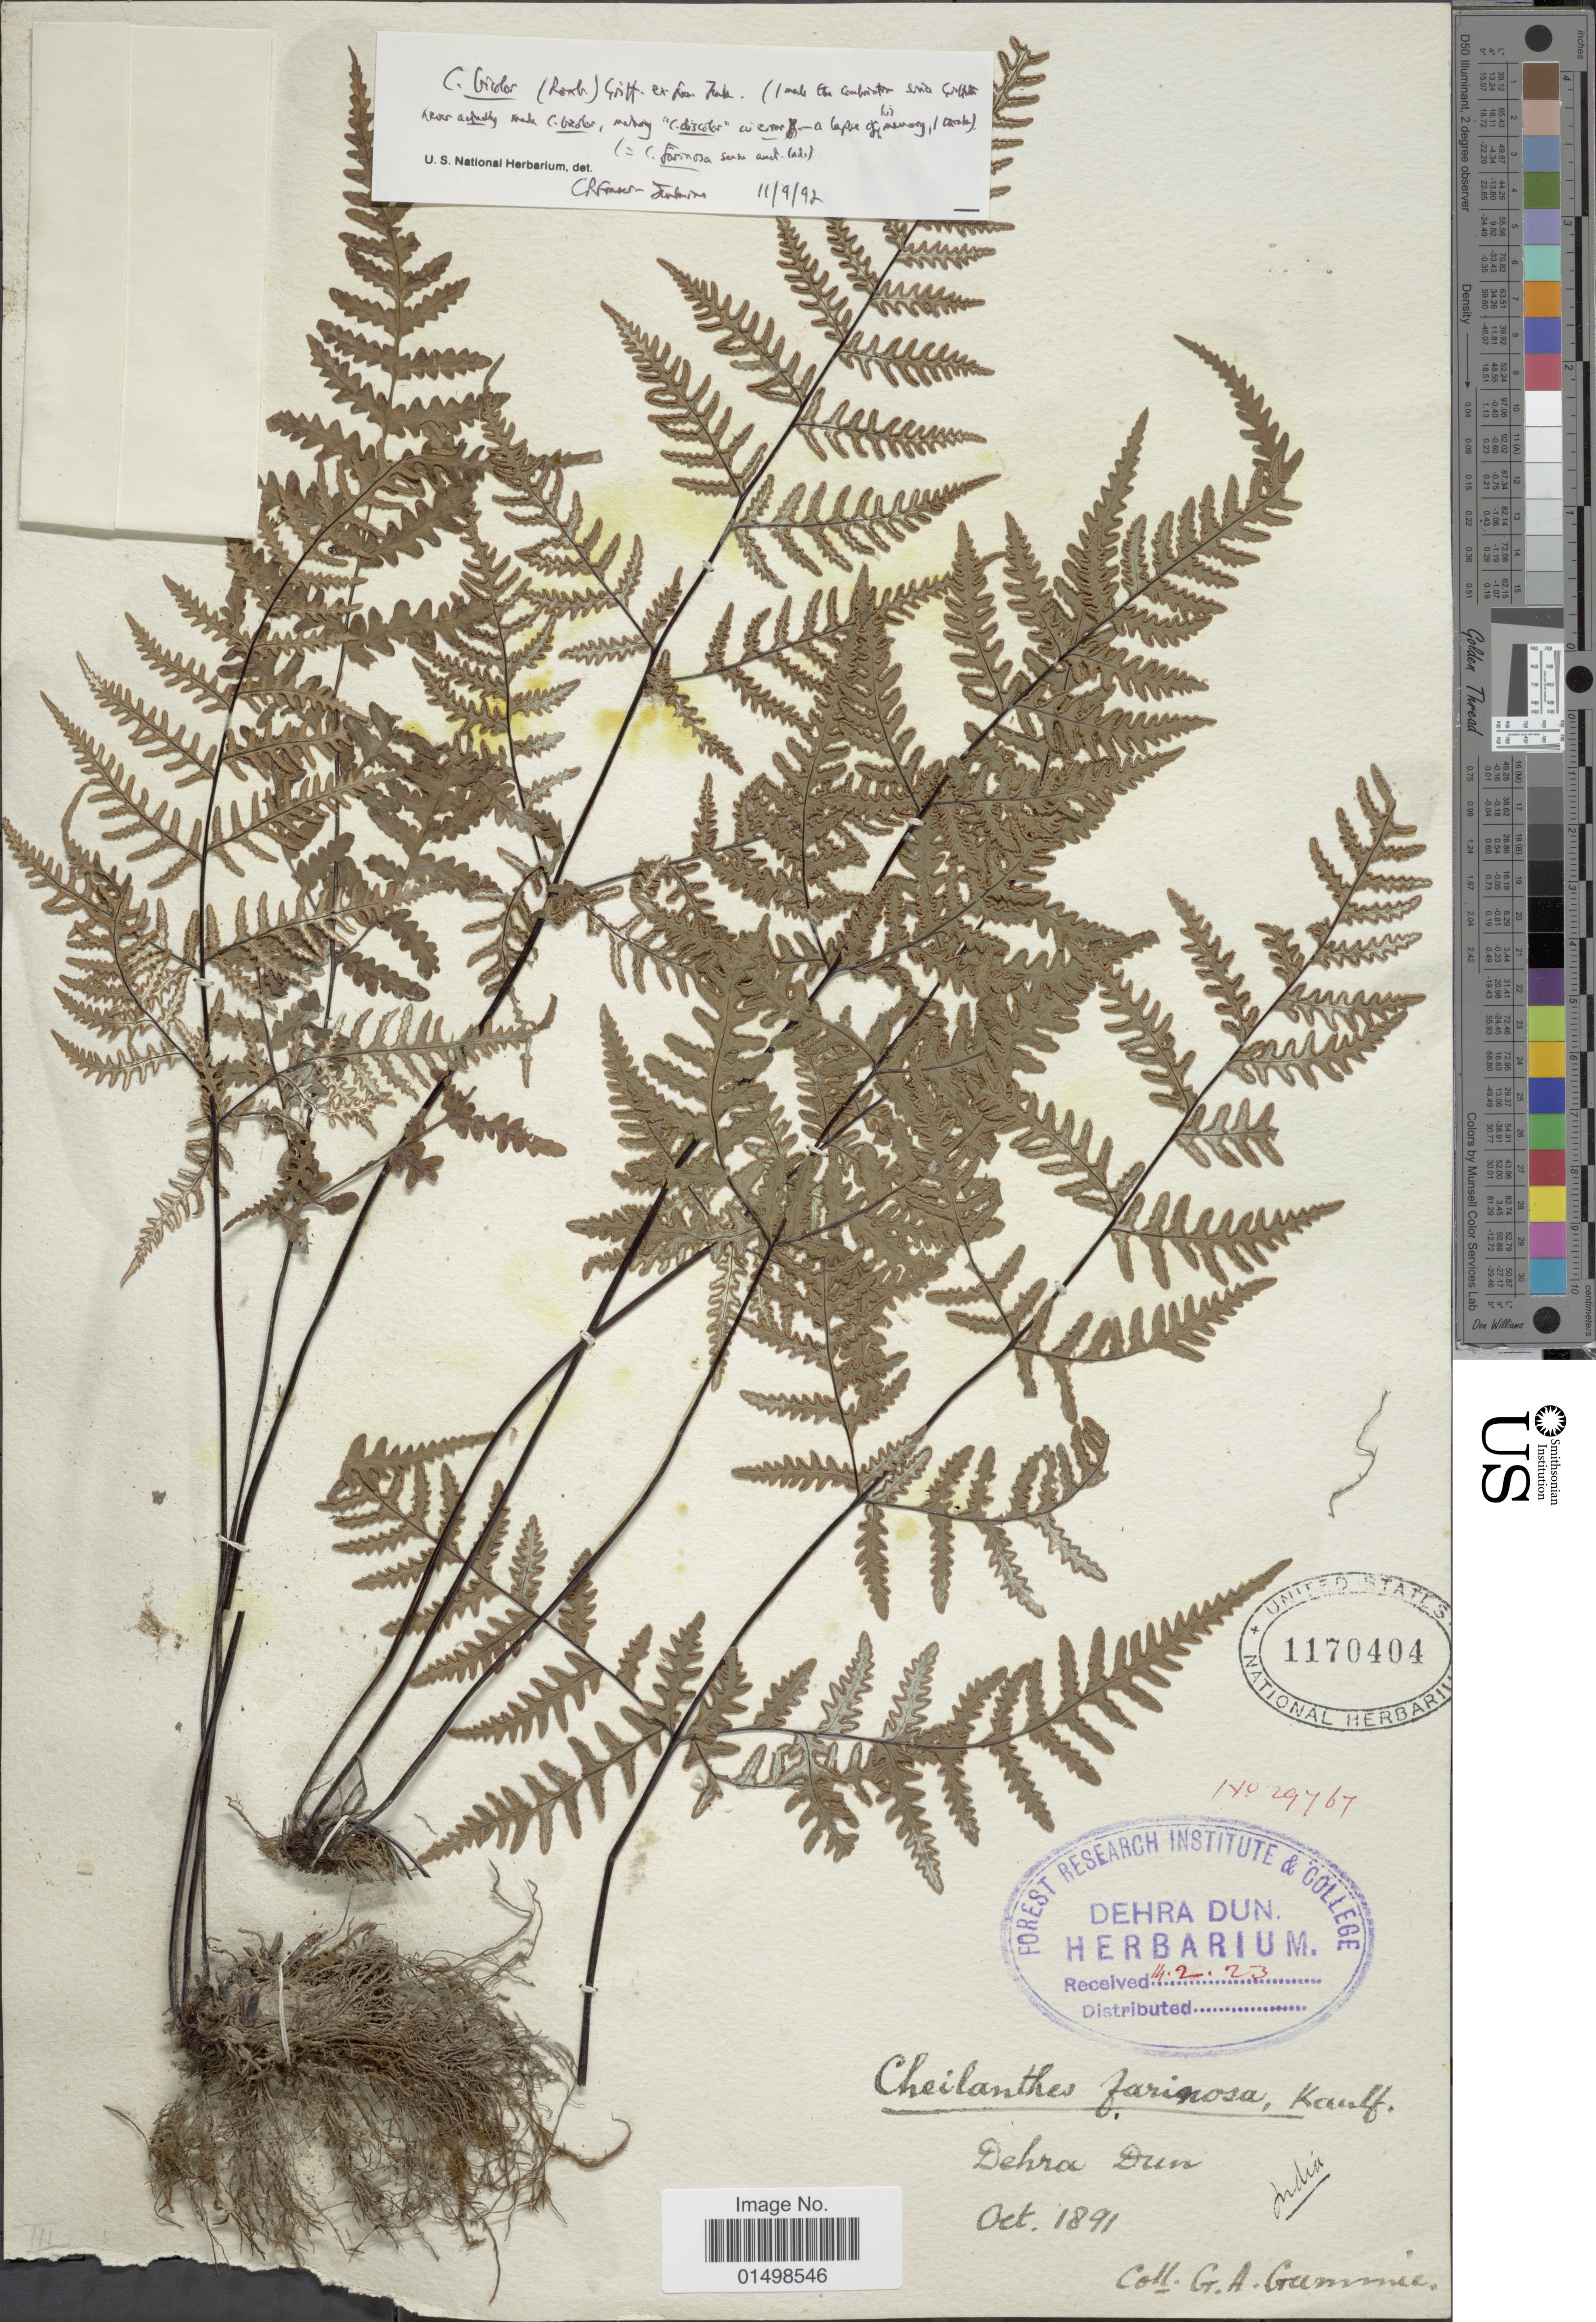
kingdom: Plantae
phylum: Tracheophyta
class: Polypodiopsida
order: Polypodiales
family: Pteridaceae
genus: Aleuritopteris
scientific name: Aleuritopteris farinosa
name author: (Forssk.) Fée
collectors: G. Gummie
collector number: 29767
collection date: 1891-10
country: India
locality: Dehra Dun, India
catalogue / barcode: US 1170404